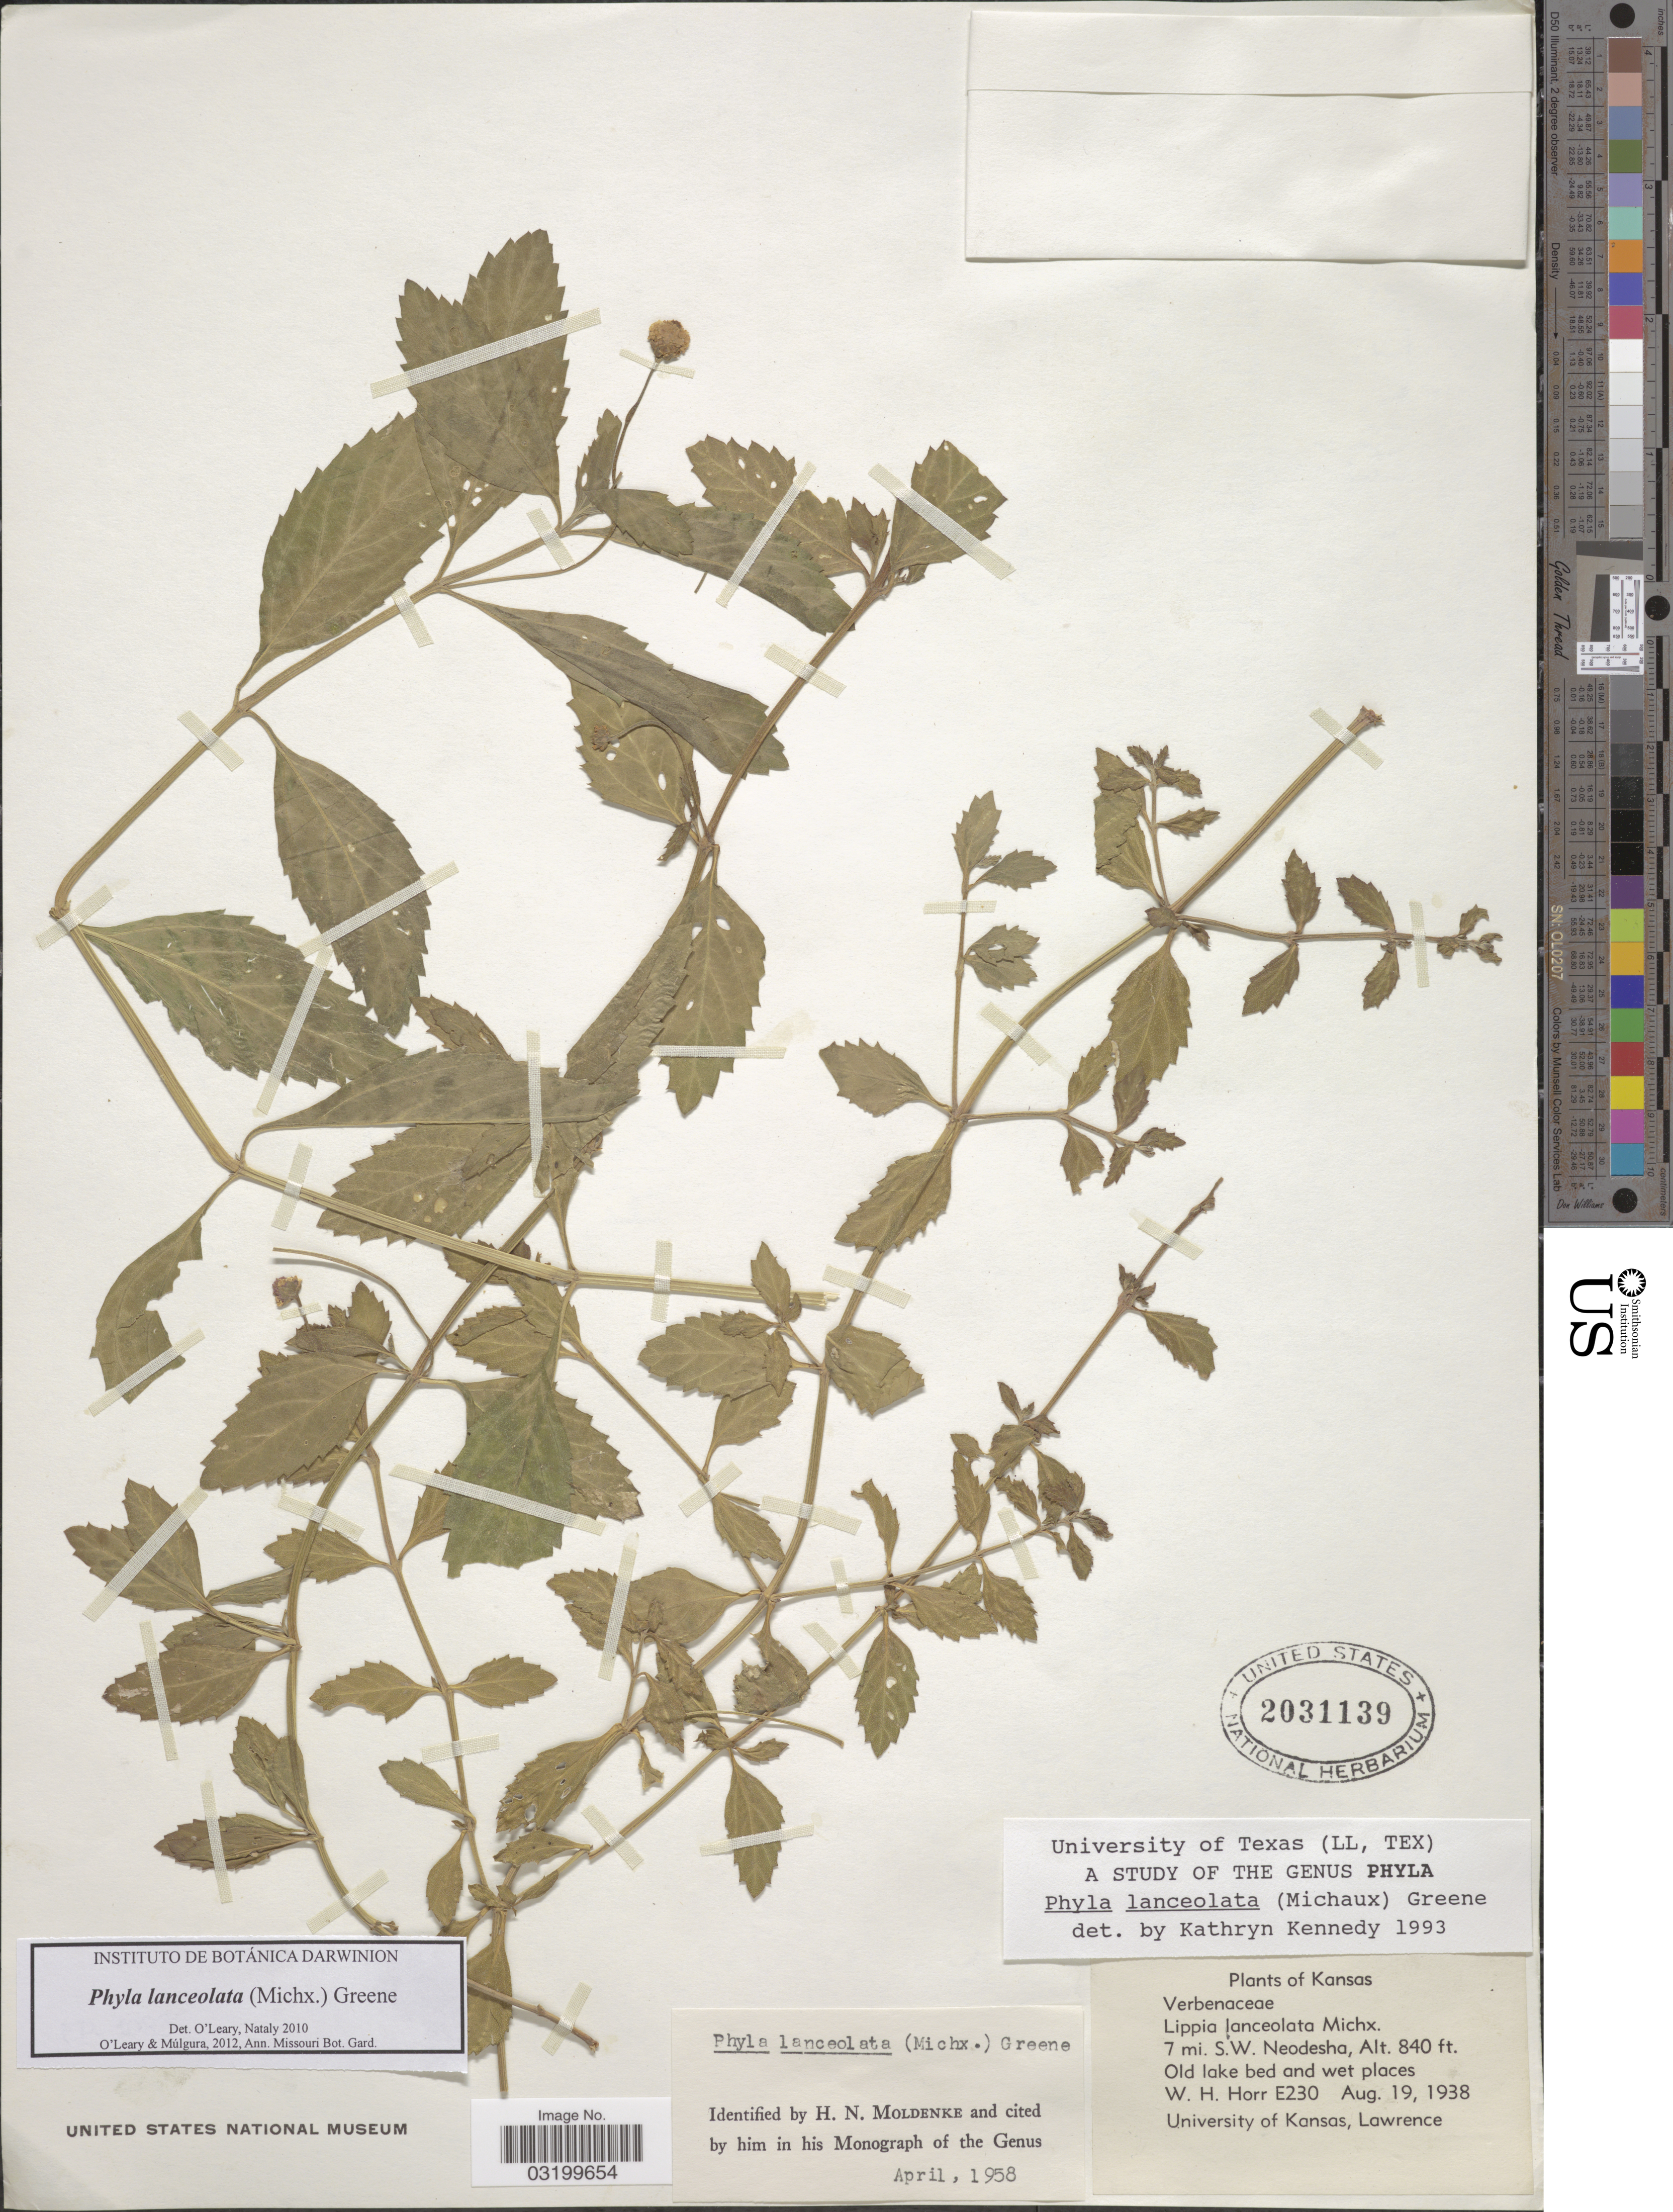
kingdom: Plantae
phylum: Tracheophyta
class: Magnoliopsida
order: Lamiales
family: Verbenaceae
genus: Phyla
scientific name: Phyla lanceolata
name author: (Michx.) Greene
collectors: W. H. Horr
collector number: E230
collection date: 1938-08-19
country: United States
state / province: Kansas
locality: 7 mi. S.W. Neodesha.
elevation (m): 256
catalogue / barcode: US 2031139